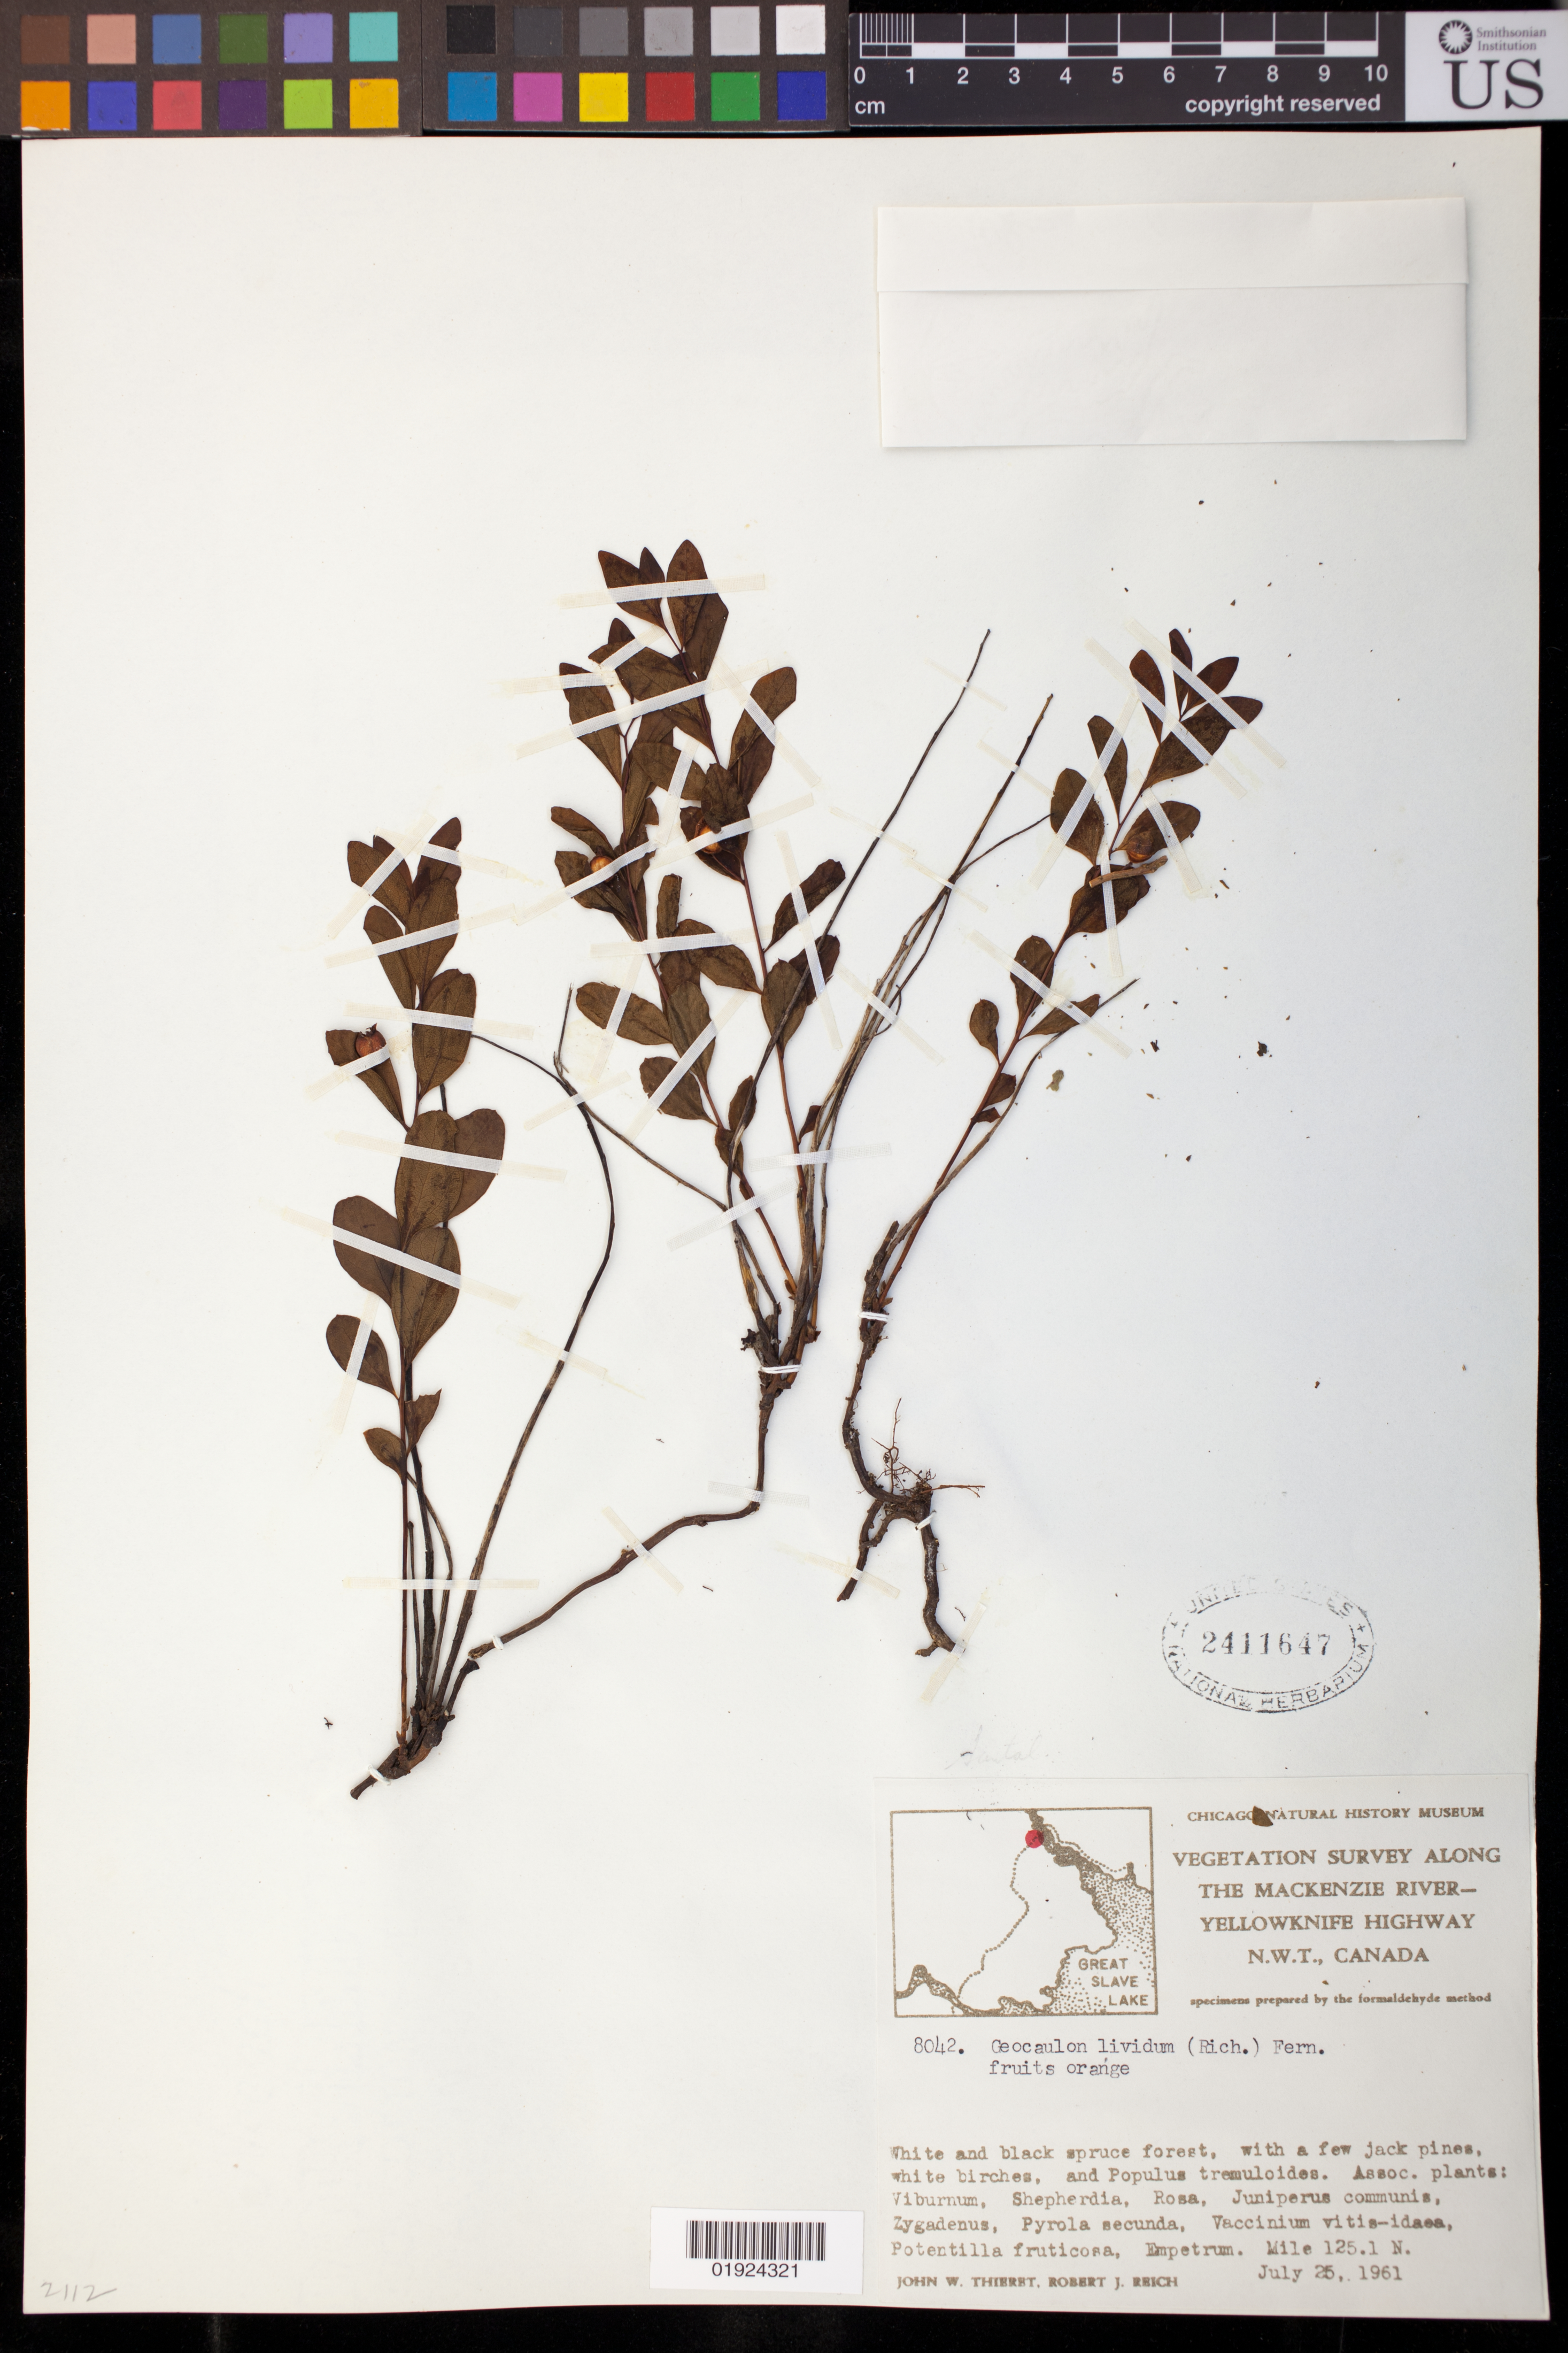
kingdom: Plantae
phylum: Tracheophyta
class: Magnoliopsida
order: Santalales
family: Comandraceae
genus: Geocaulon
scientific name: Geocaulon lividum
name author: (Richardson) Fernald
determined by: Piehl, M. A.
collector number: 8042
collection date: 1961-07-25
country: Canada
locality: Mackenzie River- Yellowknife Highway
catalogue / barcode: US 2411647